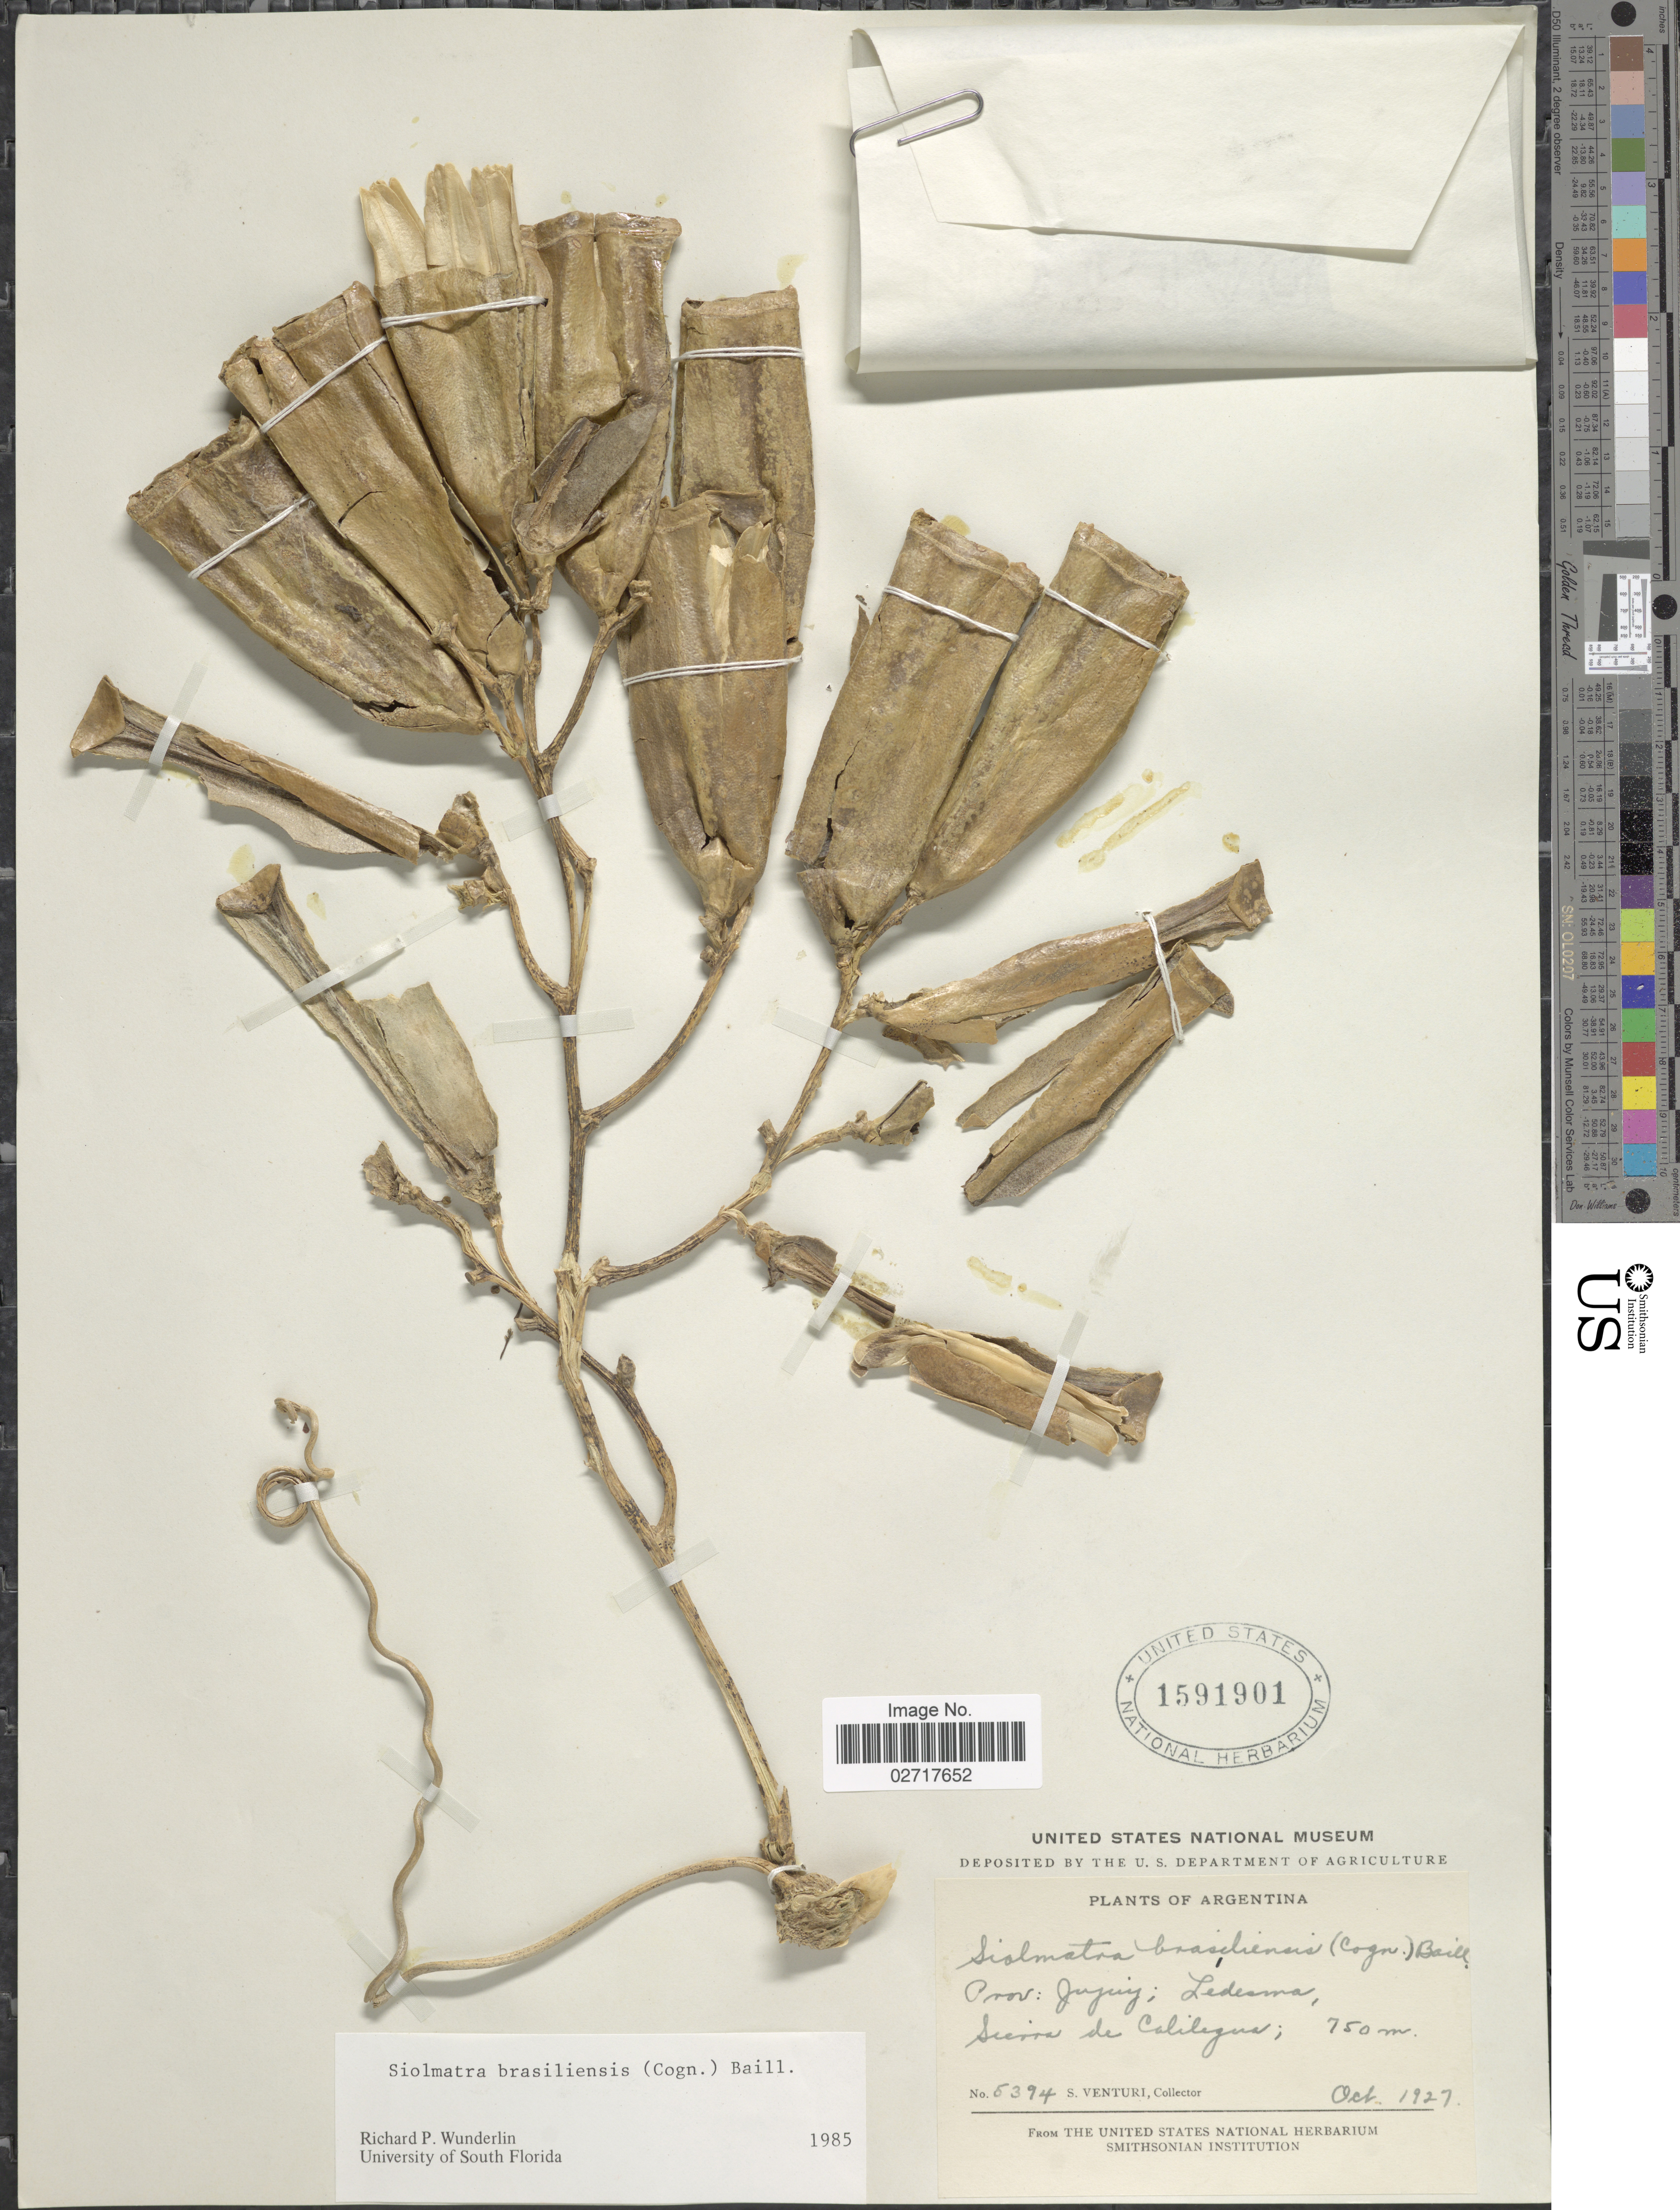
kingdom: Plantae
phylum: Tracheophyta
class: Magnoliopsida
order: Cucurbitales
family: Cucurbitaceae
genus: Siolmatra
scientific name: Siolmatra brasiliensis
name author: (Cogn.) Baill.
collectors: S. Venturi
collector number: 5394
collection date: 1927-10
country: Argentina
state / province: Jujuy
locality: Provincia de Jujuy (R.A.), Ledesma, Sierra de Calilegua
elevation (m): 750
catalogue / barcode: US 1591901